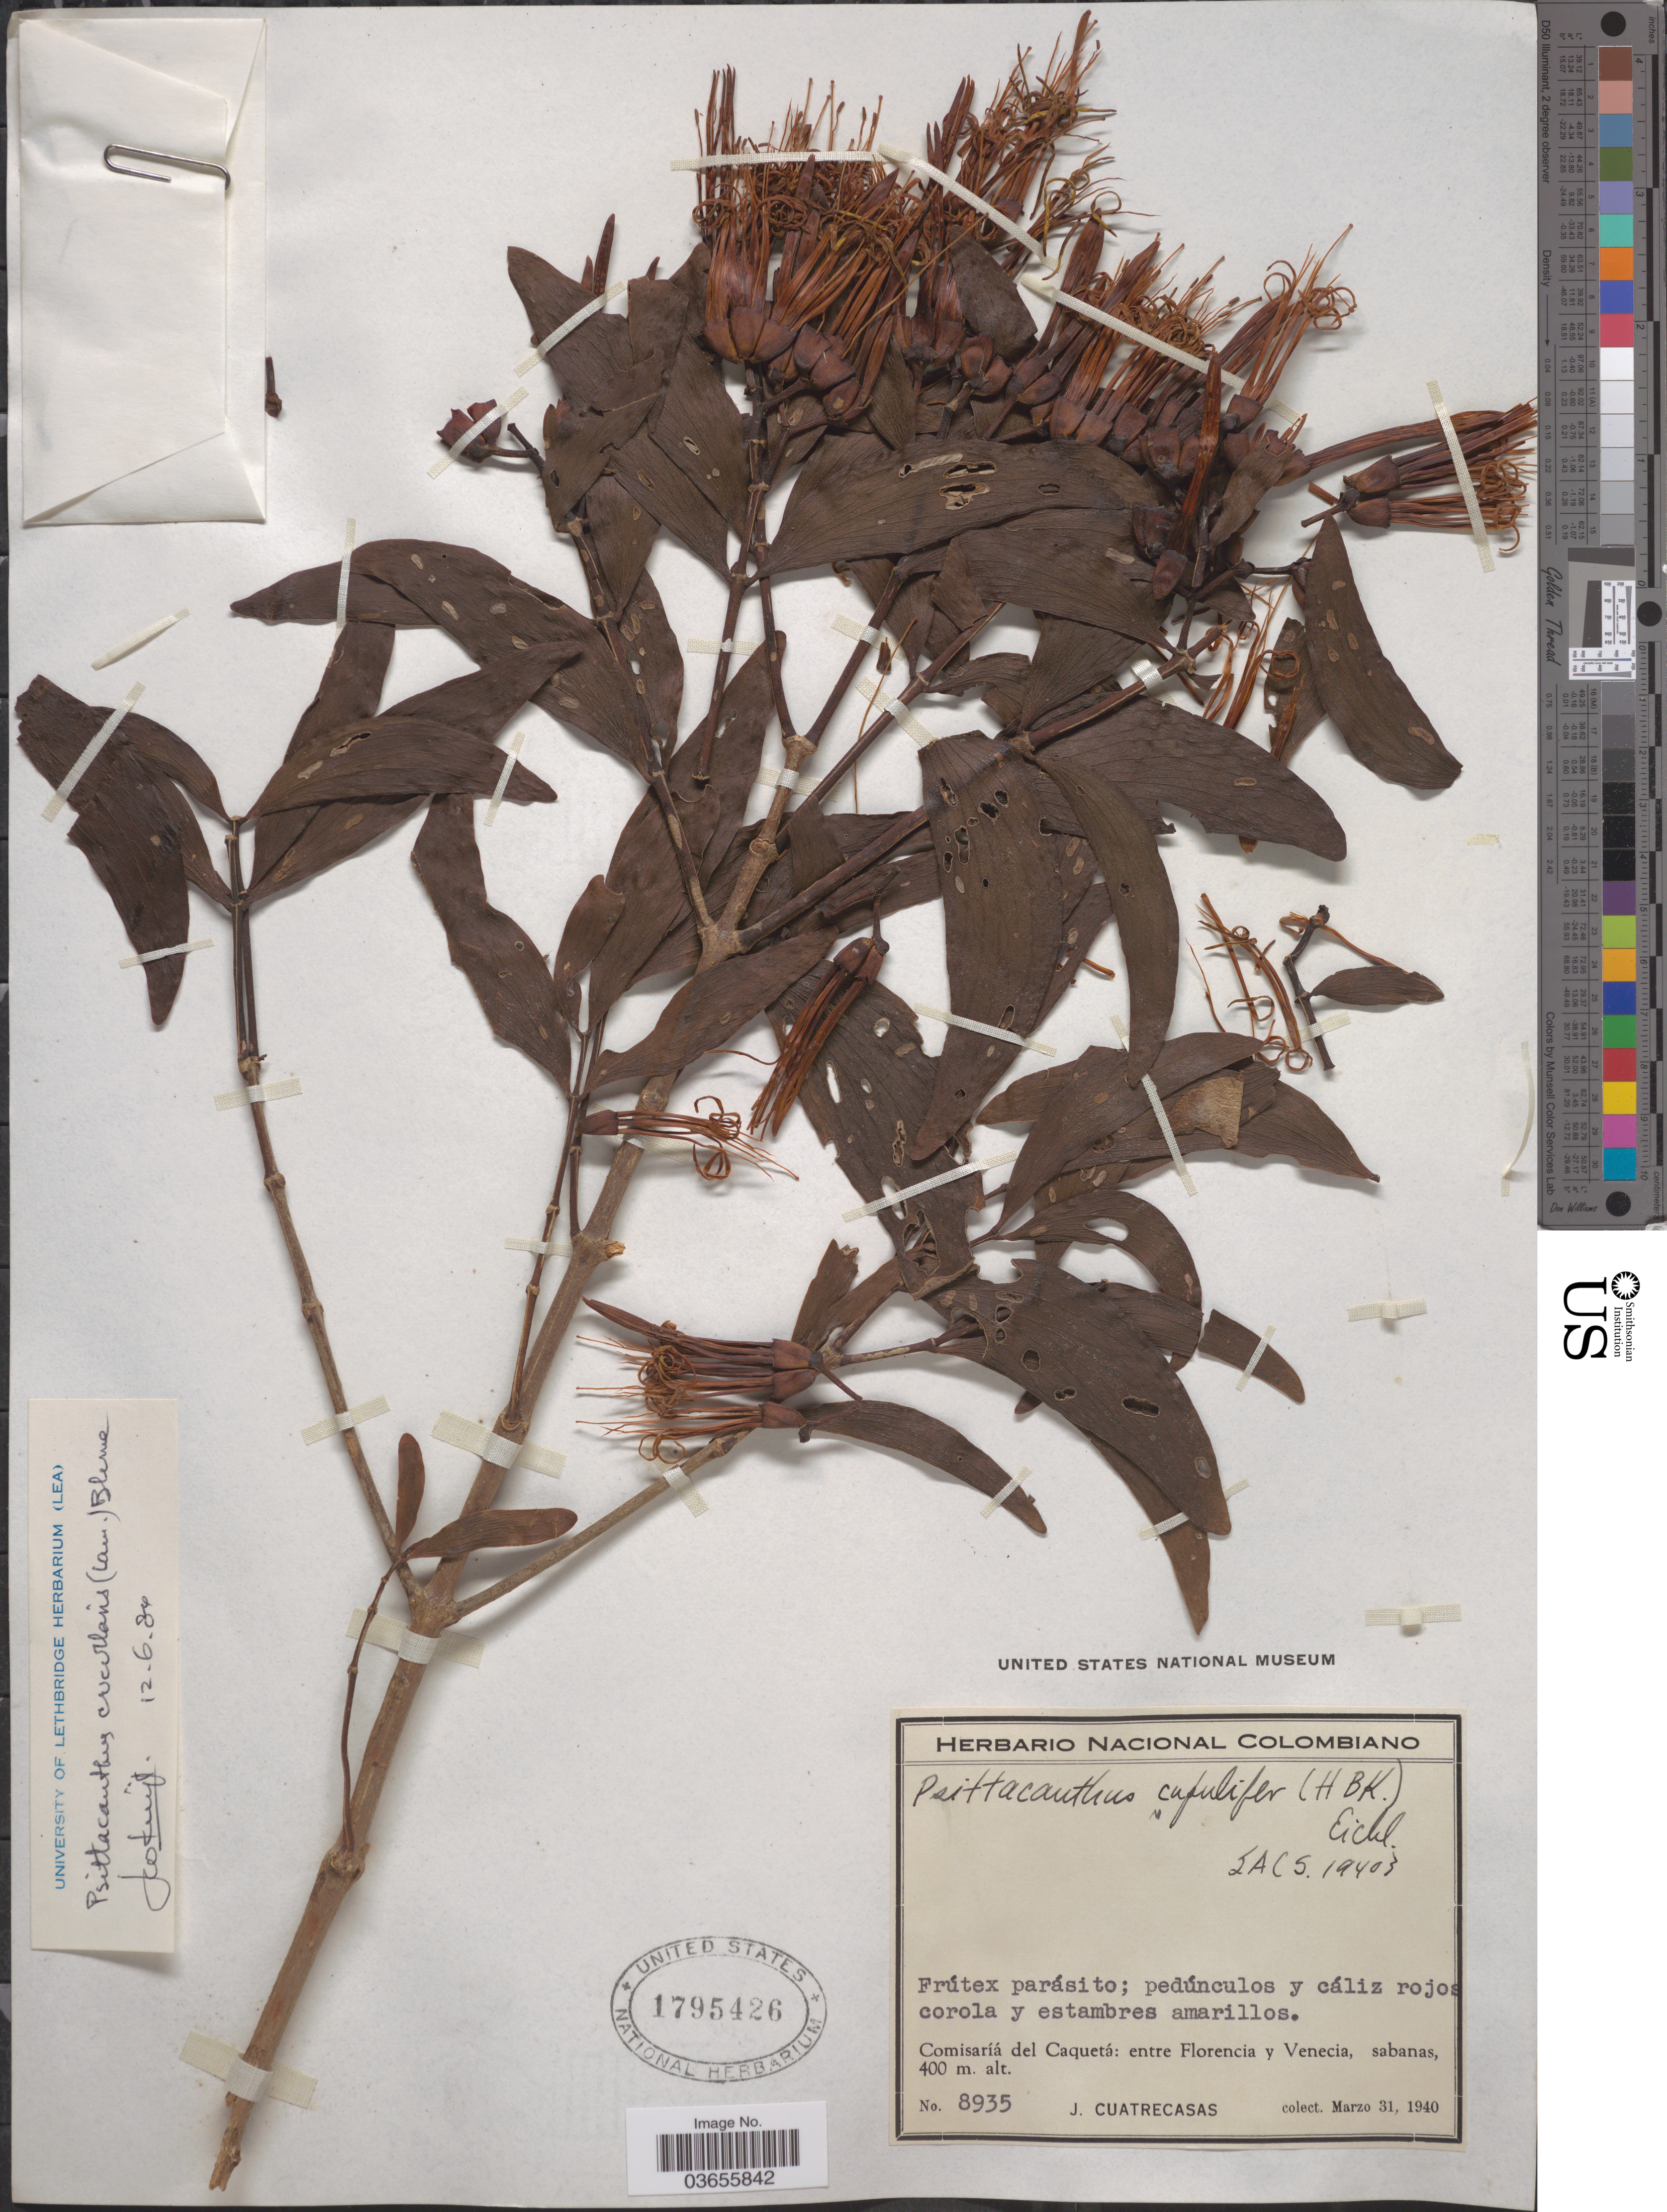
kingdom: Plantae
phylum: Tracheophyta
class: Magnoliopsida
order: Santalales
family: Loranthaceae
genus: Psittacanthus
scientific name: Psittacanthus cucullaris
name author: (Kunth) G. Don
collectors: J. Cuatrecasas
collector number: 8935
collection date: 1940-03-31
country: Colombia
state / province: Caquetá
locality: Comisaríá del Caquetá: entre Florencia y Venecia, sabanas.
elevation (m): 400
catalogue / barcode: US 1795426